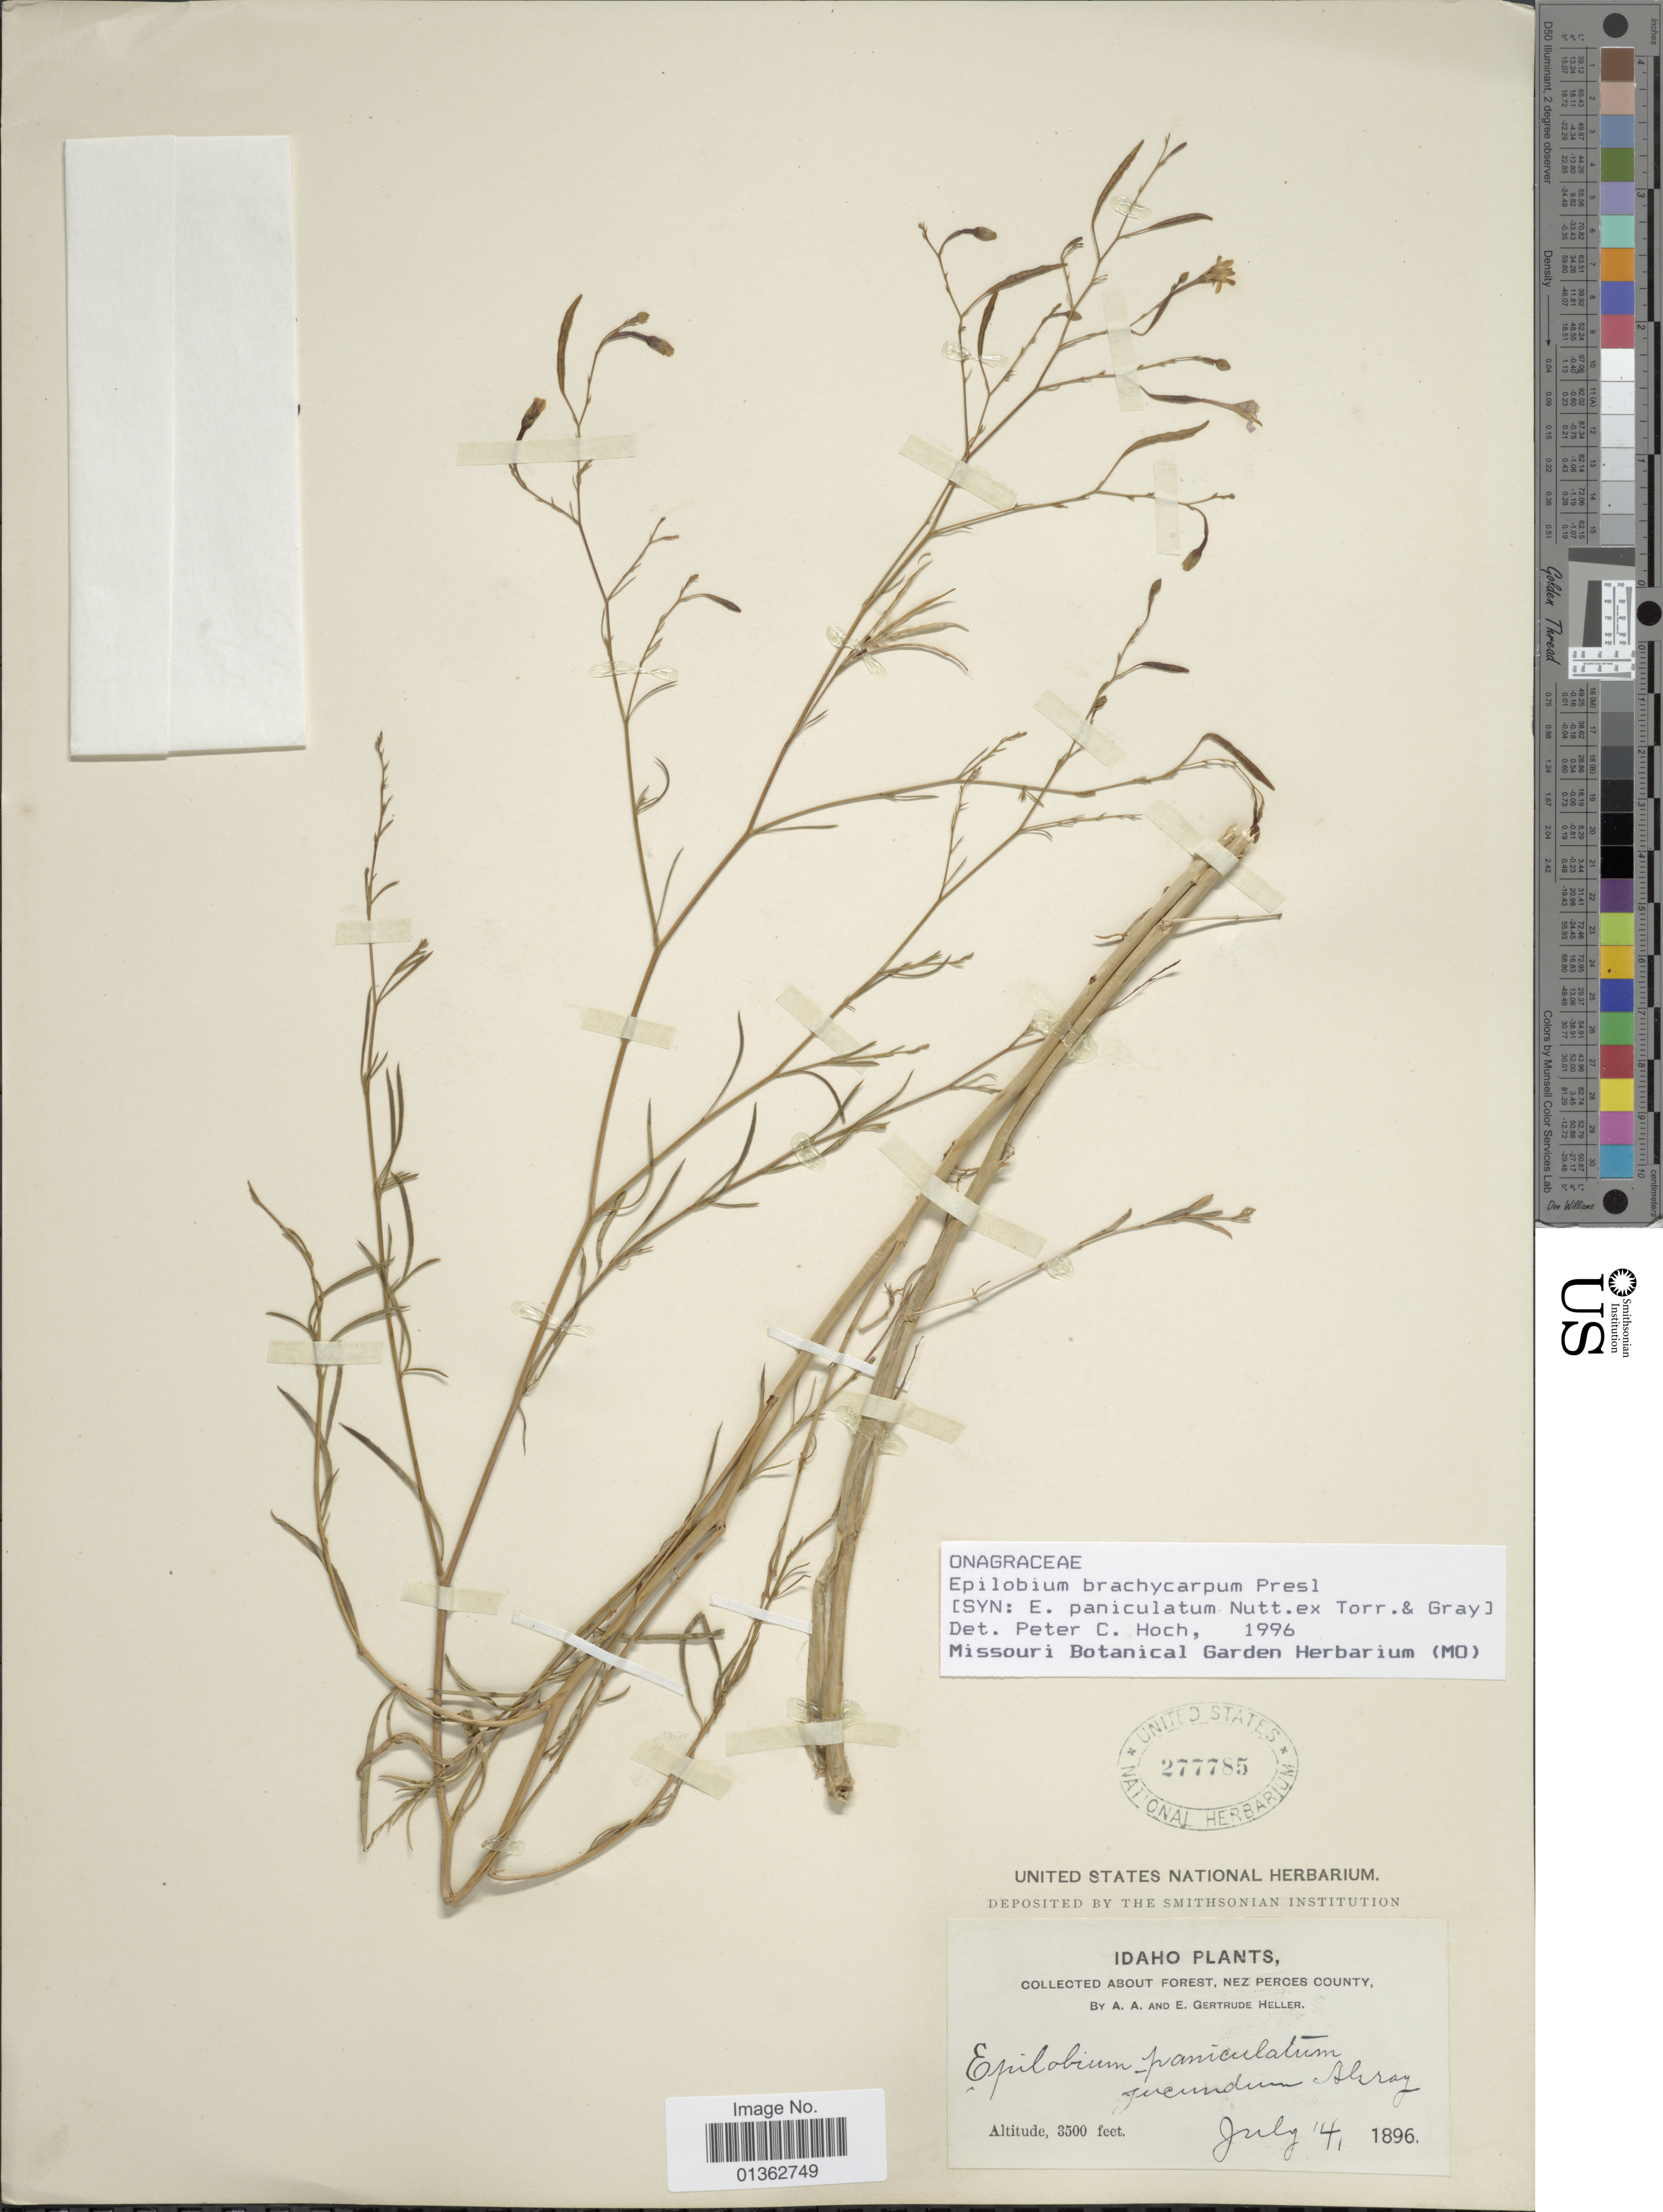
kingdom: Plantae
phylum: Tracheophyta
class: Magnoliopsida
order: Myrtales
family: Onagraceae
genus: Epilobium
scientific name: Epilobium brachycarpum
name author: C. Presl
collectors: A. A. Heller & E. G. Heller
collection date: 1896-07-14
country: United States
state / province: Idaho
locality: Nez Perces County.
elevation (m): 1067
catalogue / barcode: US 277785